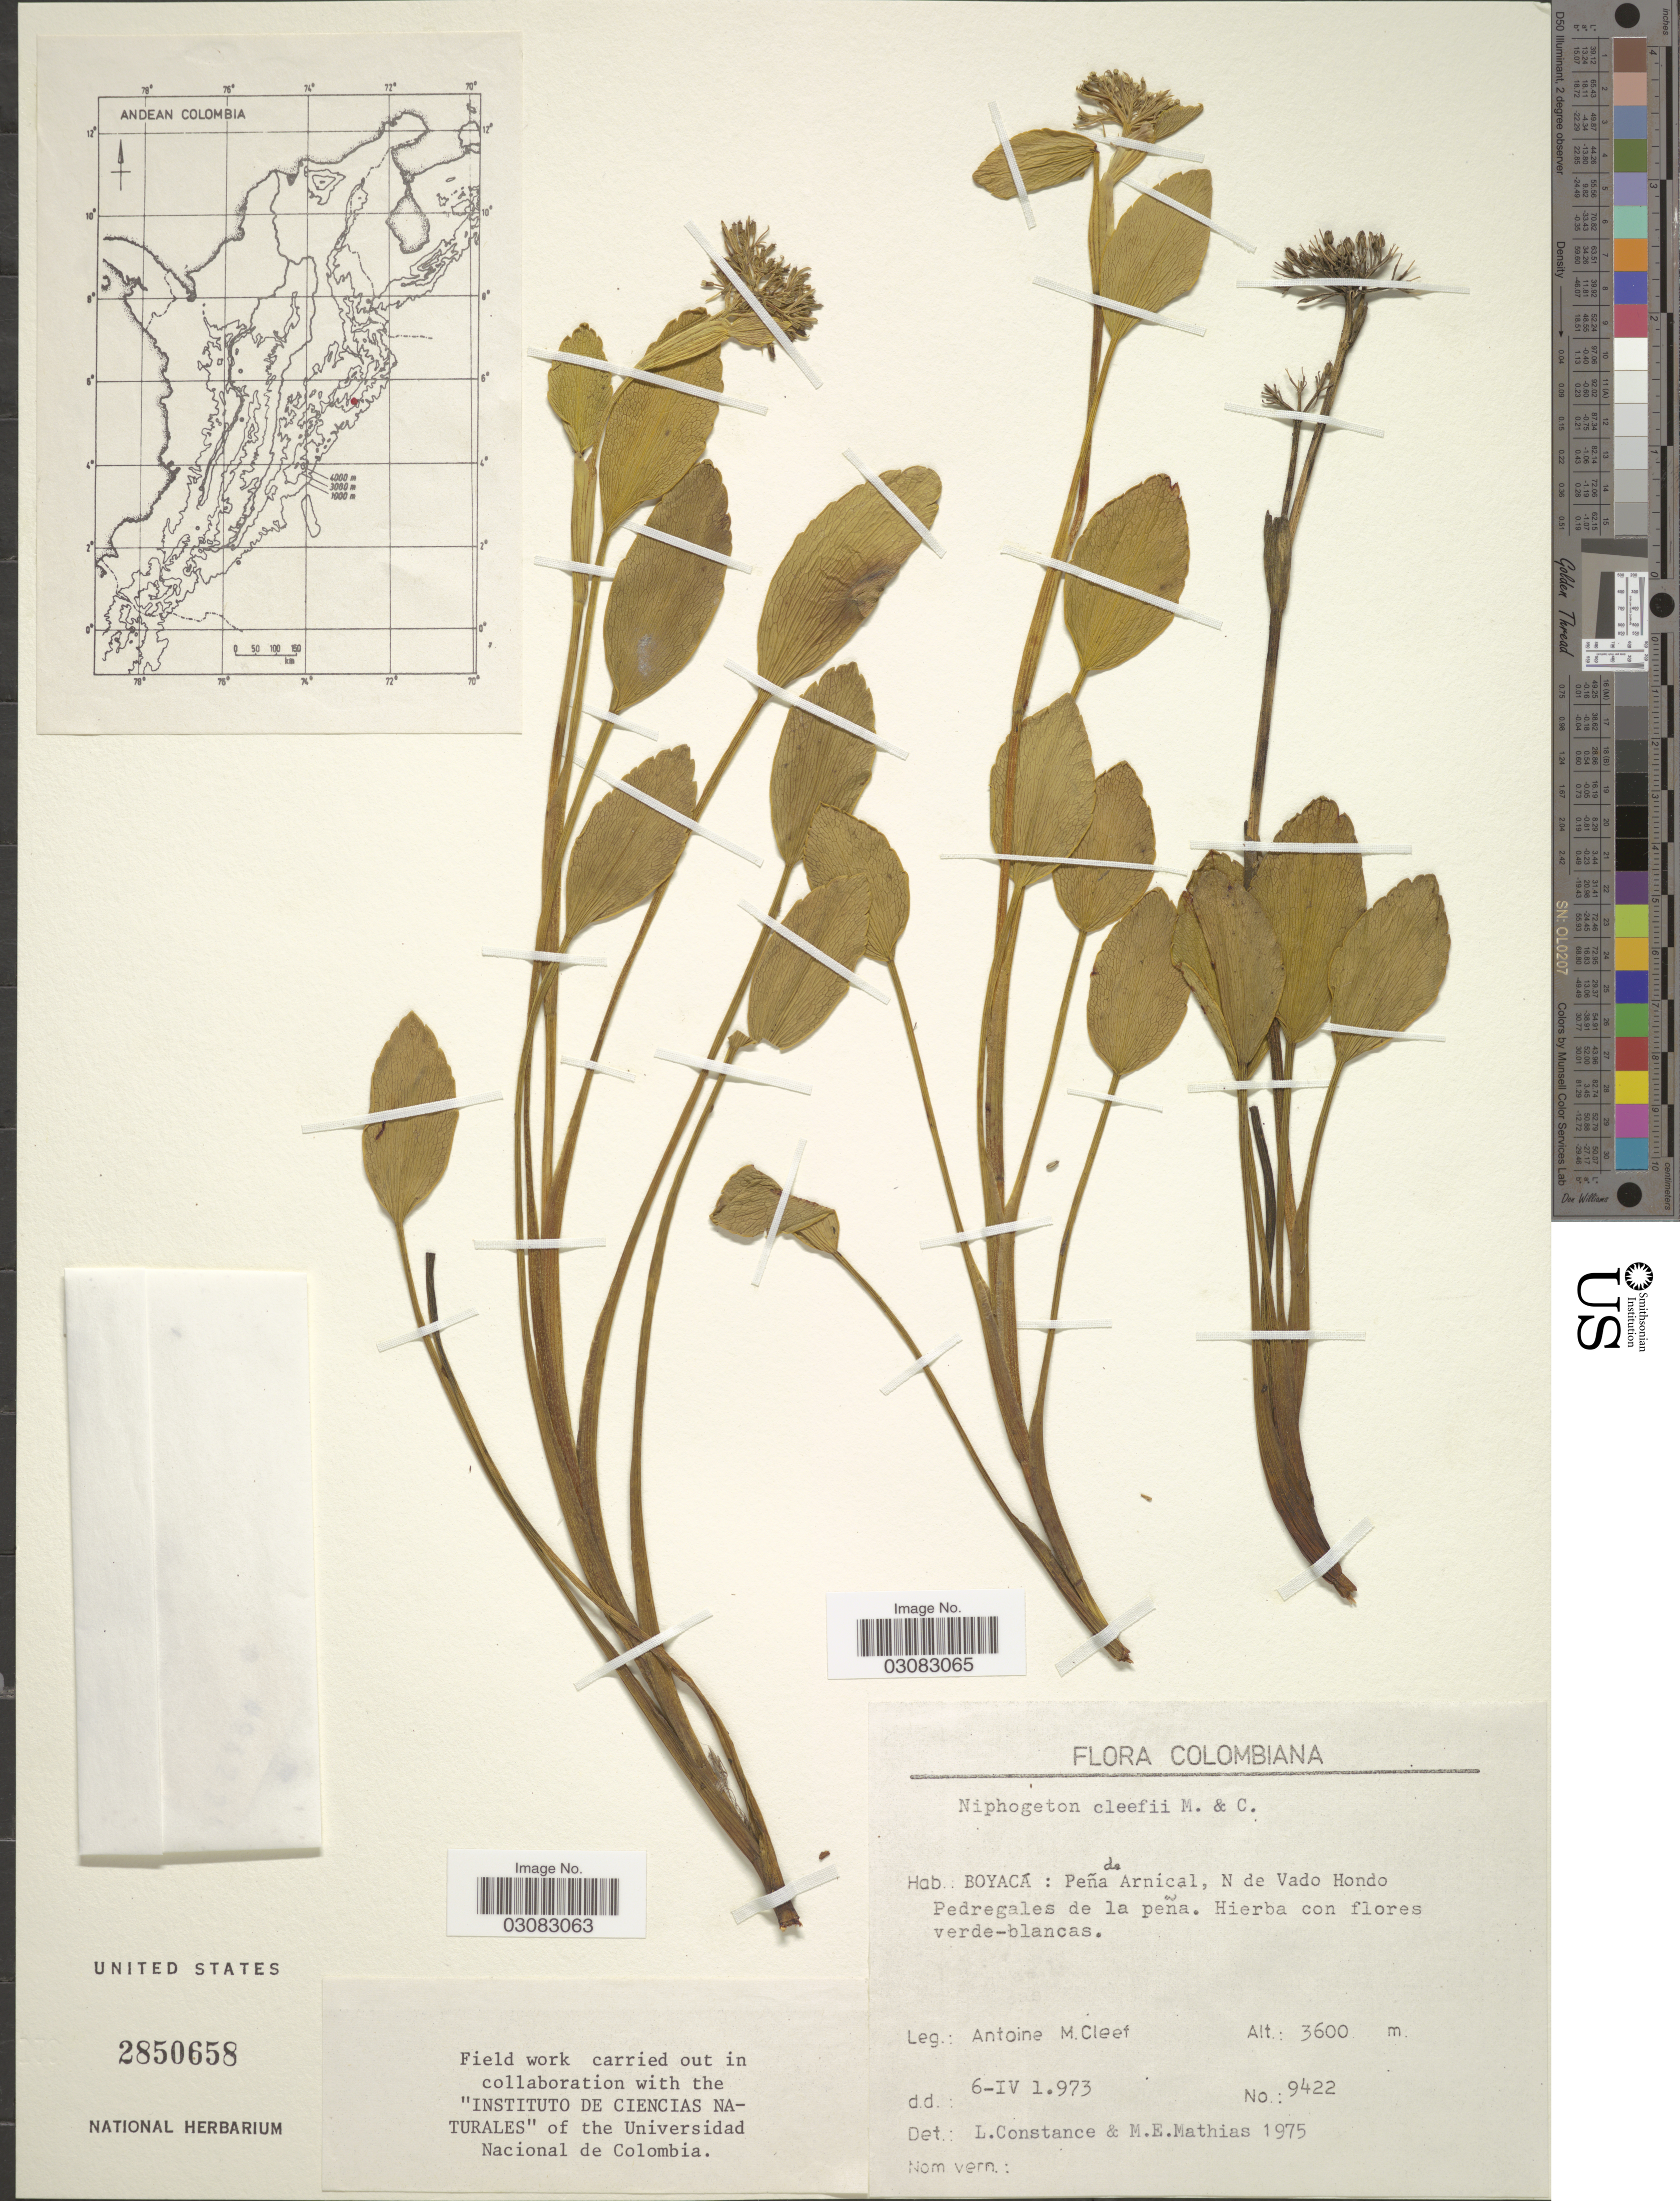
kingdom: Plantae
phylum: Tracheophyta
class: Magnoliopsida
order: Apiales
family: Apiaceae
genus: Niphogeton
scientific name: Niphogeton cleefii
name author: Mathias & Constance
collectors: A. M. Cleef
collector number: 9422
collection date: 1973-04-06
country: Colombia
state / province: Boyacá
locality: Boyacá: Peña de Arnical, N de Vado Hondo Pedregales de la peña.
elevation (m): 3600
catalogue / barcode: US 2850658